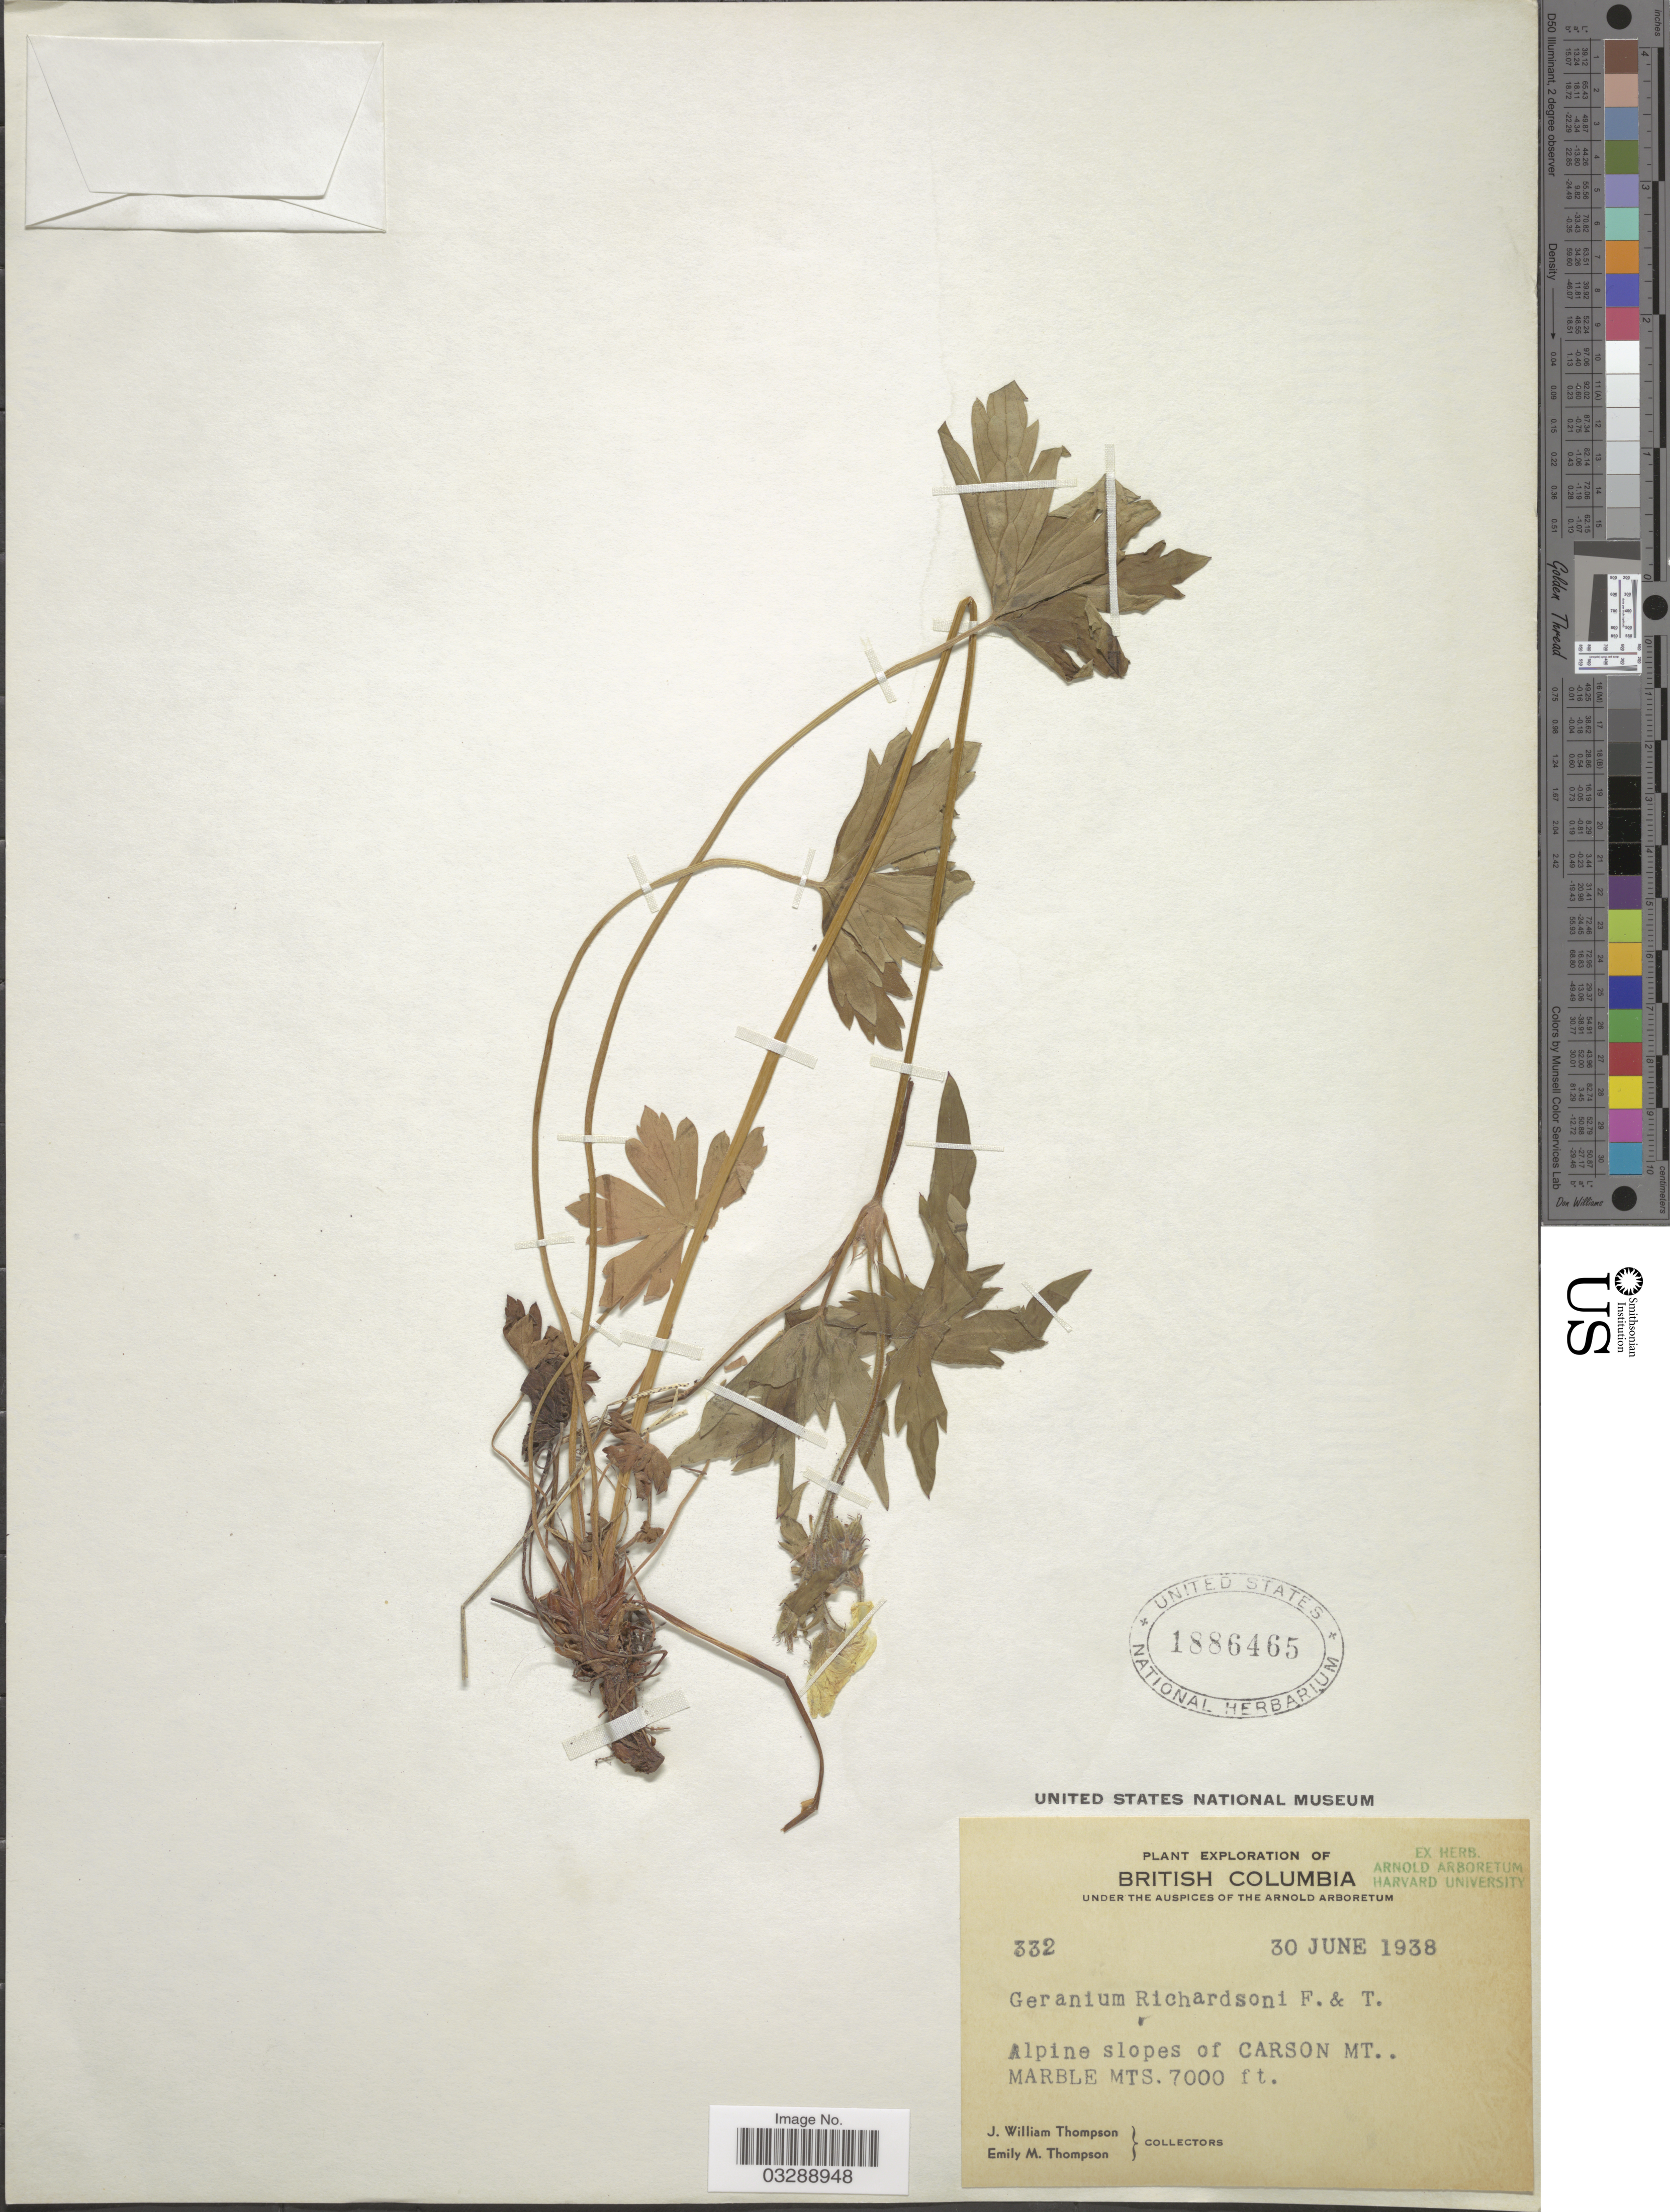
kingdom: Plantae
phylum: Tracheophyta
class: Magnoliopsida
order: Geraniales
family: Geraniaceae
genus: Geranium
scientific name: Geranium richardsonii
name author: Fisch. & Trautv.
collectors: J. W. Thompson & E. M. Thompson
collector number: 332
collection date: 1938-06-30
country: Canada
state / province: British Columbia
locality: Alpine slopes of Carson Mt. Marble Mts.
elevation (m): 2134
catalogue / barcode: US 1886465